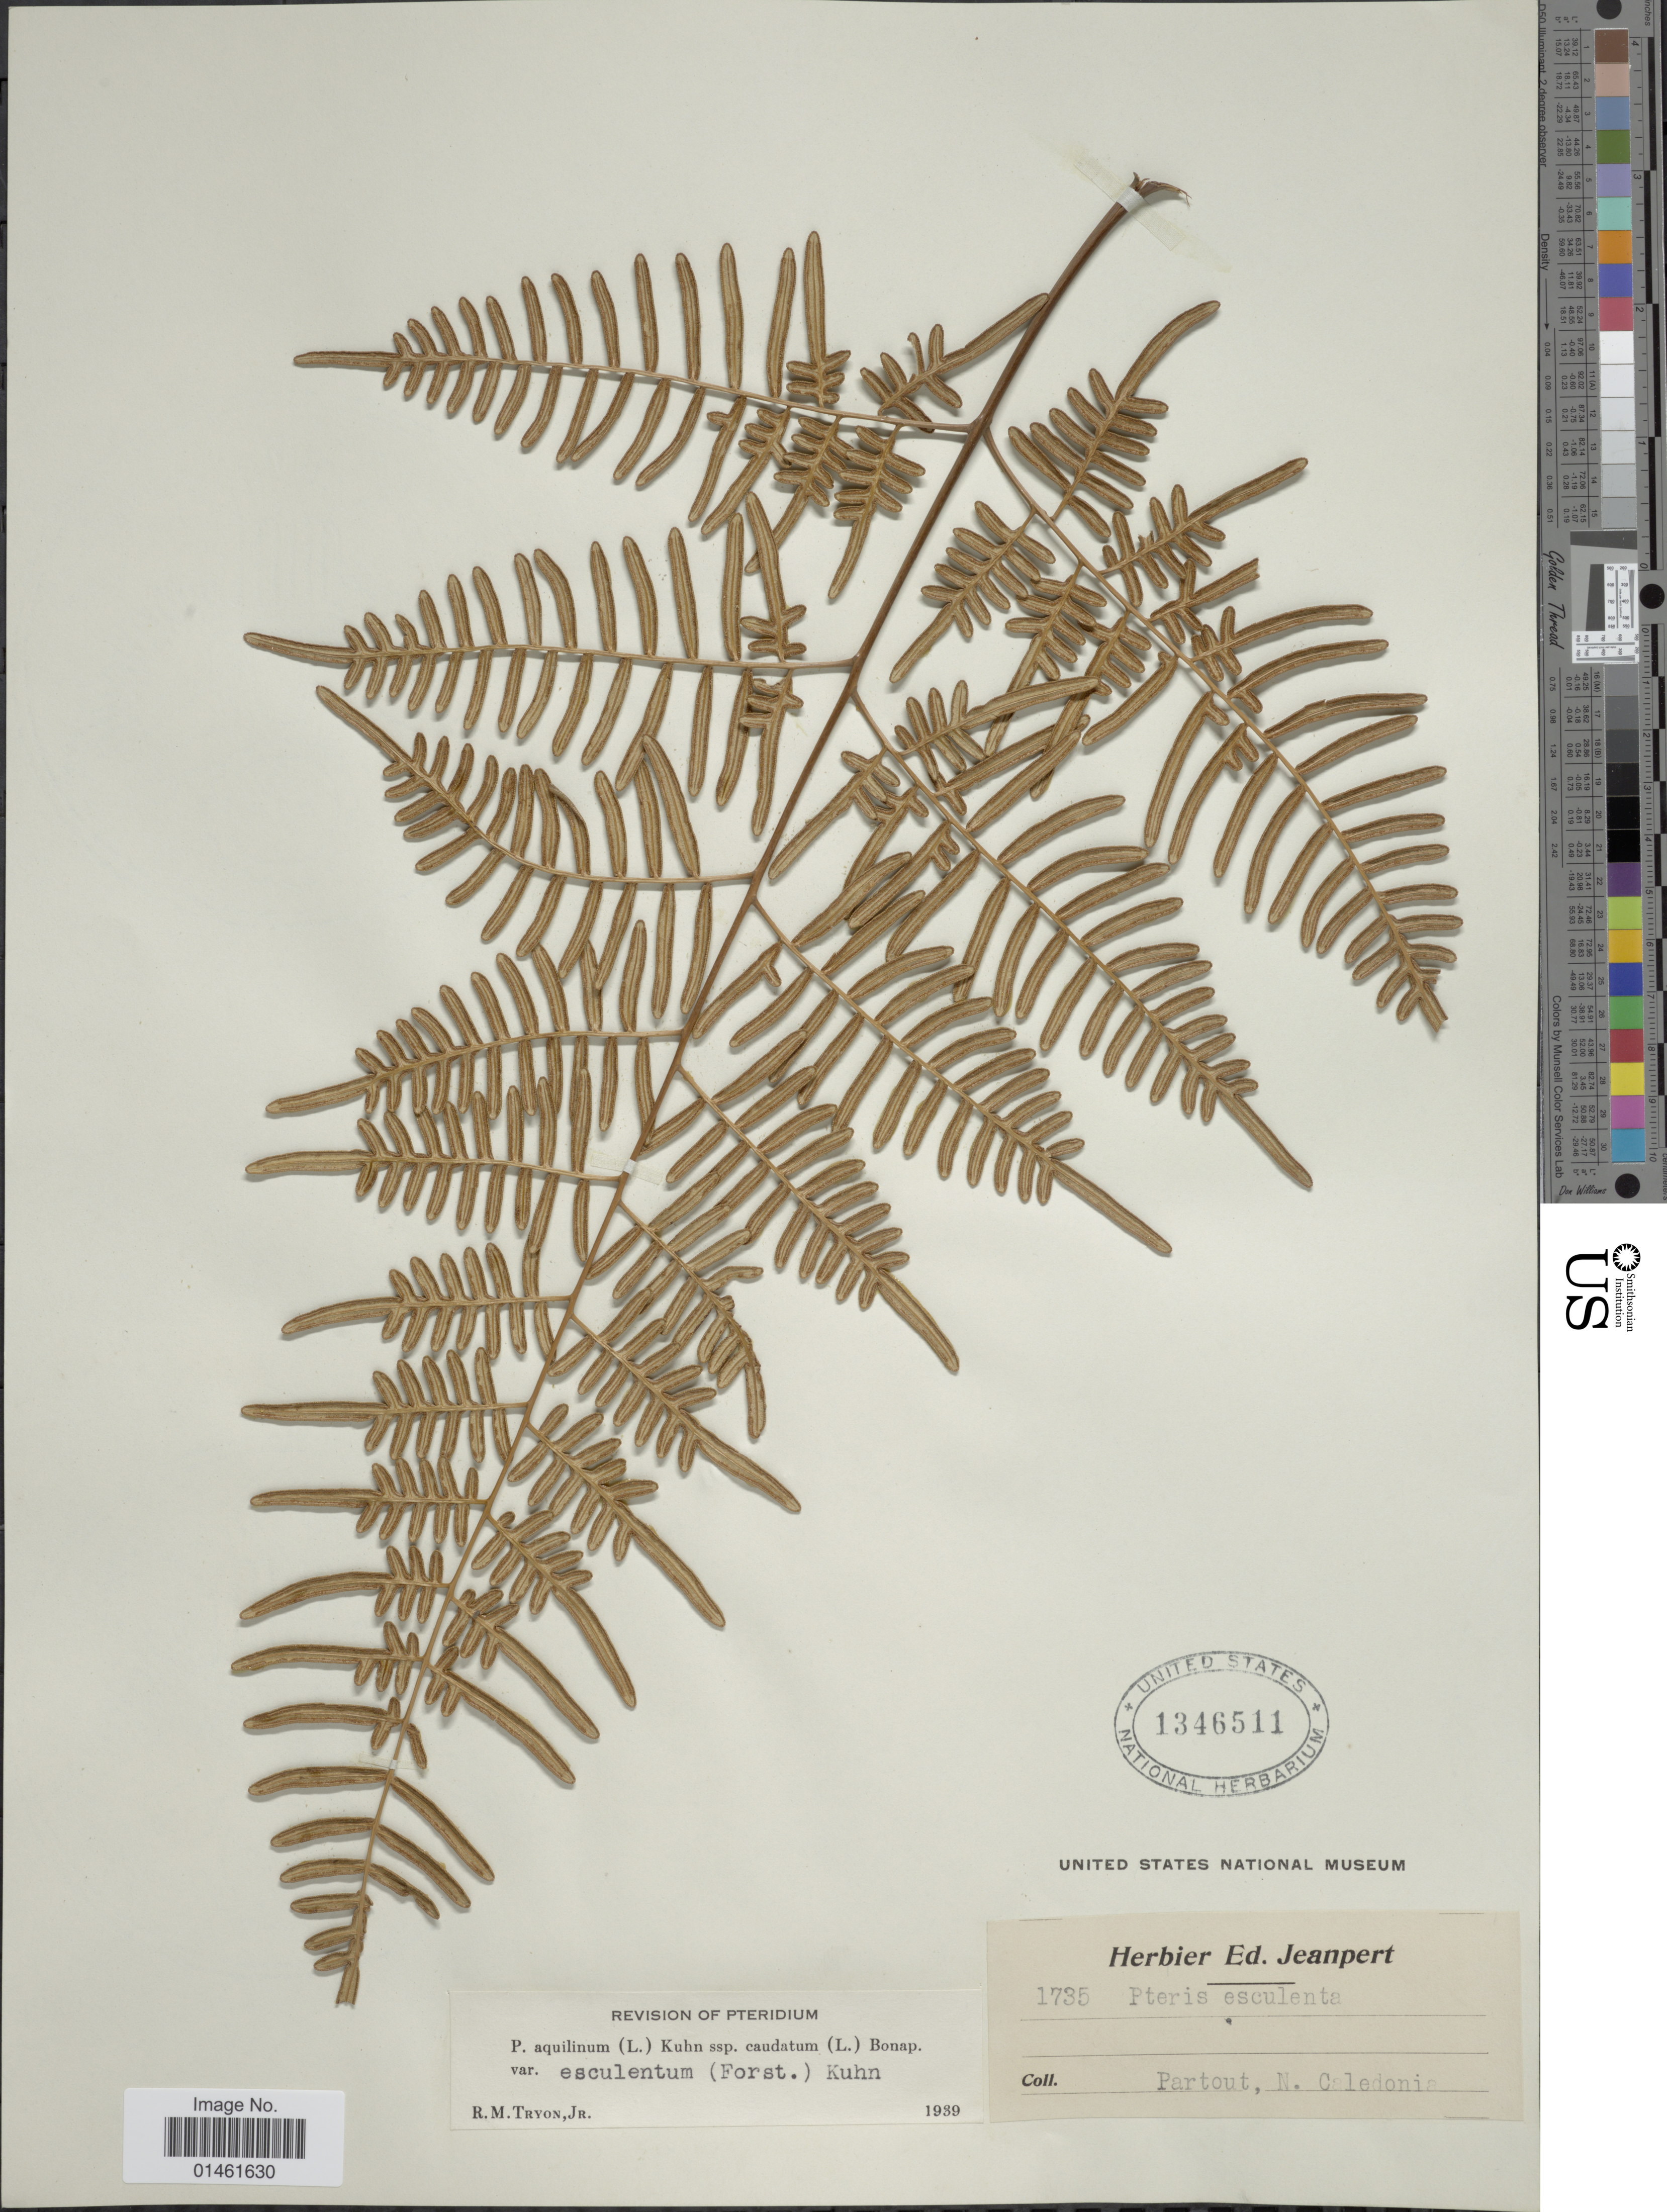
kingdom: Plantae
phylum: Tracheophyta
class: Polypodiopsida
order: Polypodiales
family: Dennstaedtiaceae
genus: Pteridium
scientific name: Pteridium esculentum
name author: (G. Forst.) Cockayne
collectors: ex herb. Ed. Jeanpert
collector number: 1735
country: New Caledonia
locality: Partout, N. Caledonia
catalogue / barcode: US 1346511